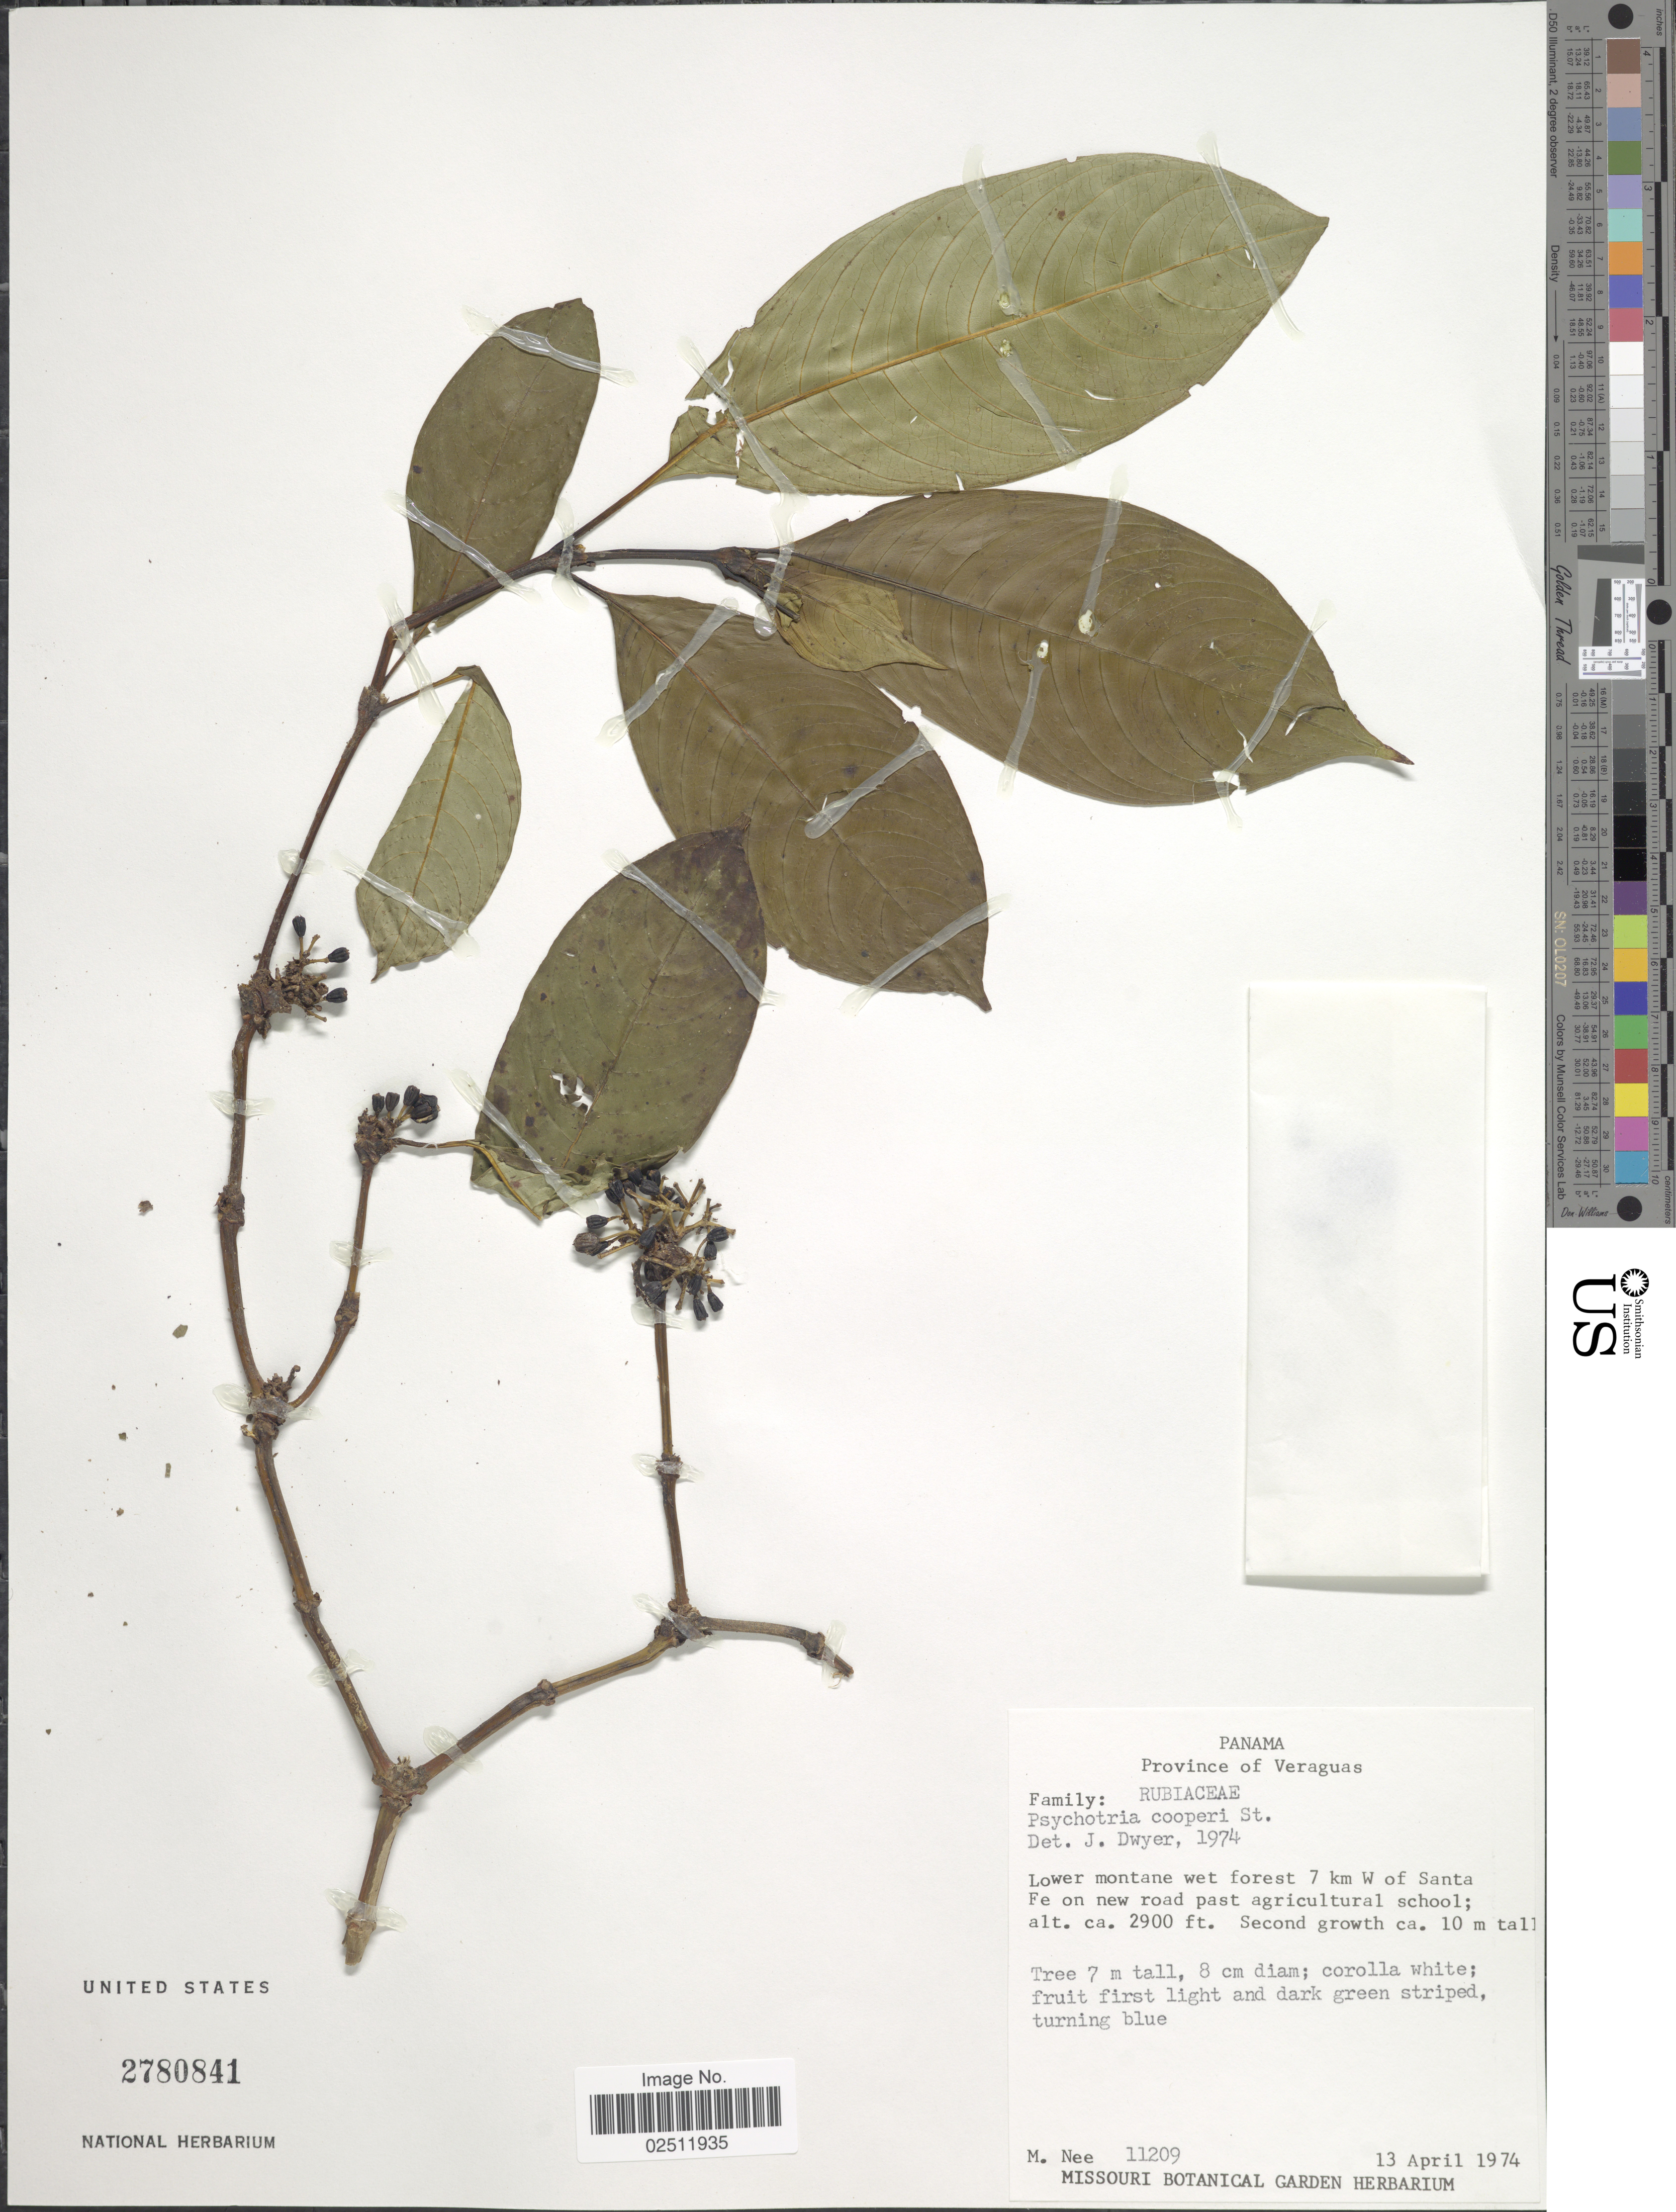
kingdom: Plantae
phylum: Tracheophyta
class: Magnoliopsida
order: Gentianales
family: Rubiaceae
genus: Psychotria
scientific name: Psychotria cooperi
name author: Standl.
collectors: M. Nee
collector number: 11209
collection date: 1974-04-13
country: Panama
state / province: Veraguas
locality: Lower montane wet forest 7 km W of Santa Fe on new road past agricultural school.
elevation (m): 884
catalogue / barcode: US 2780841